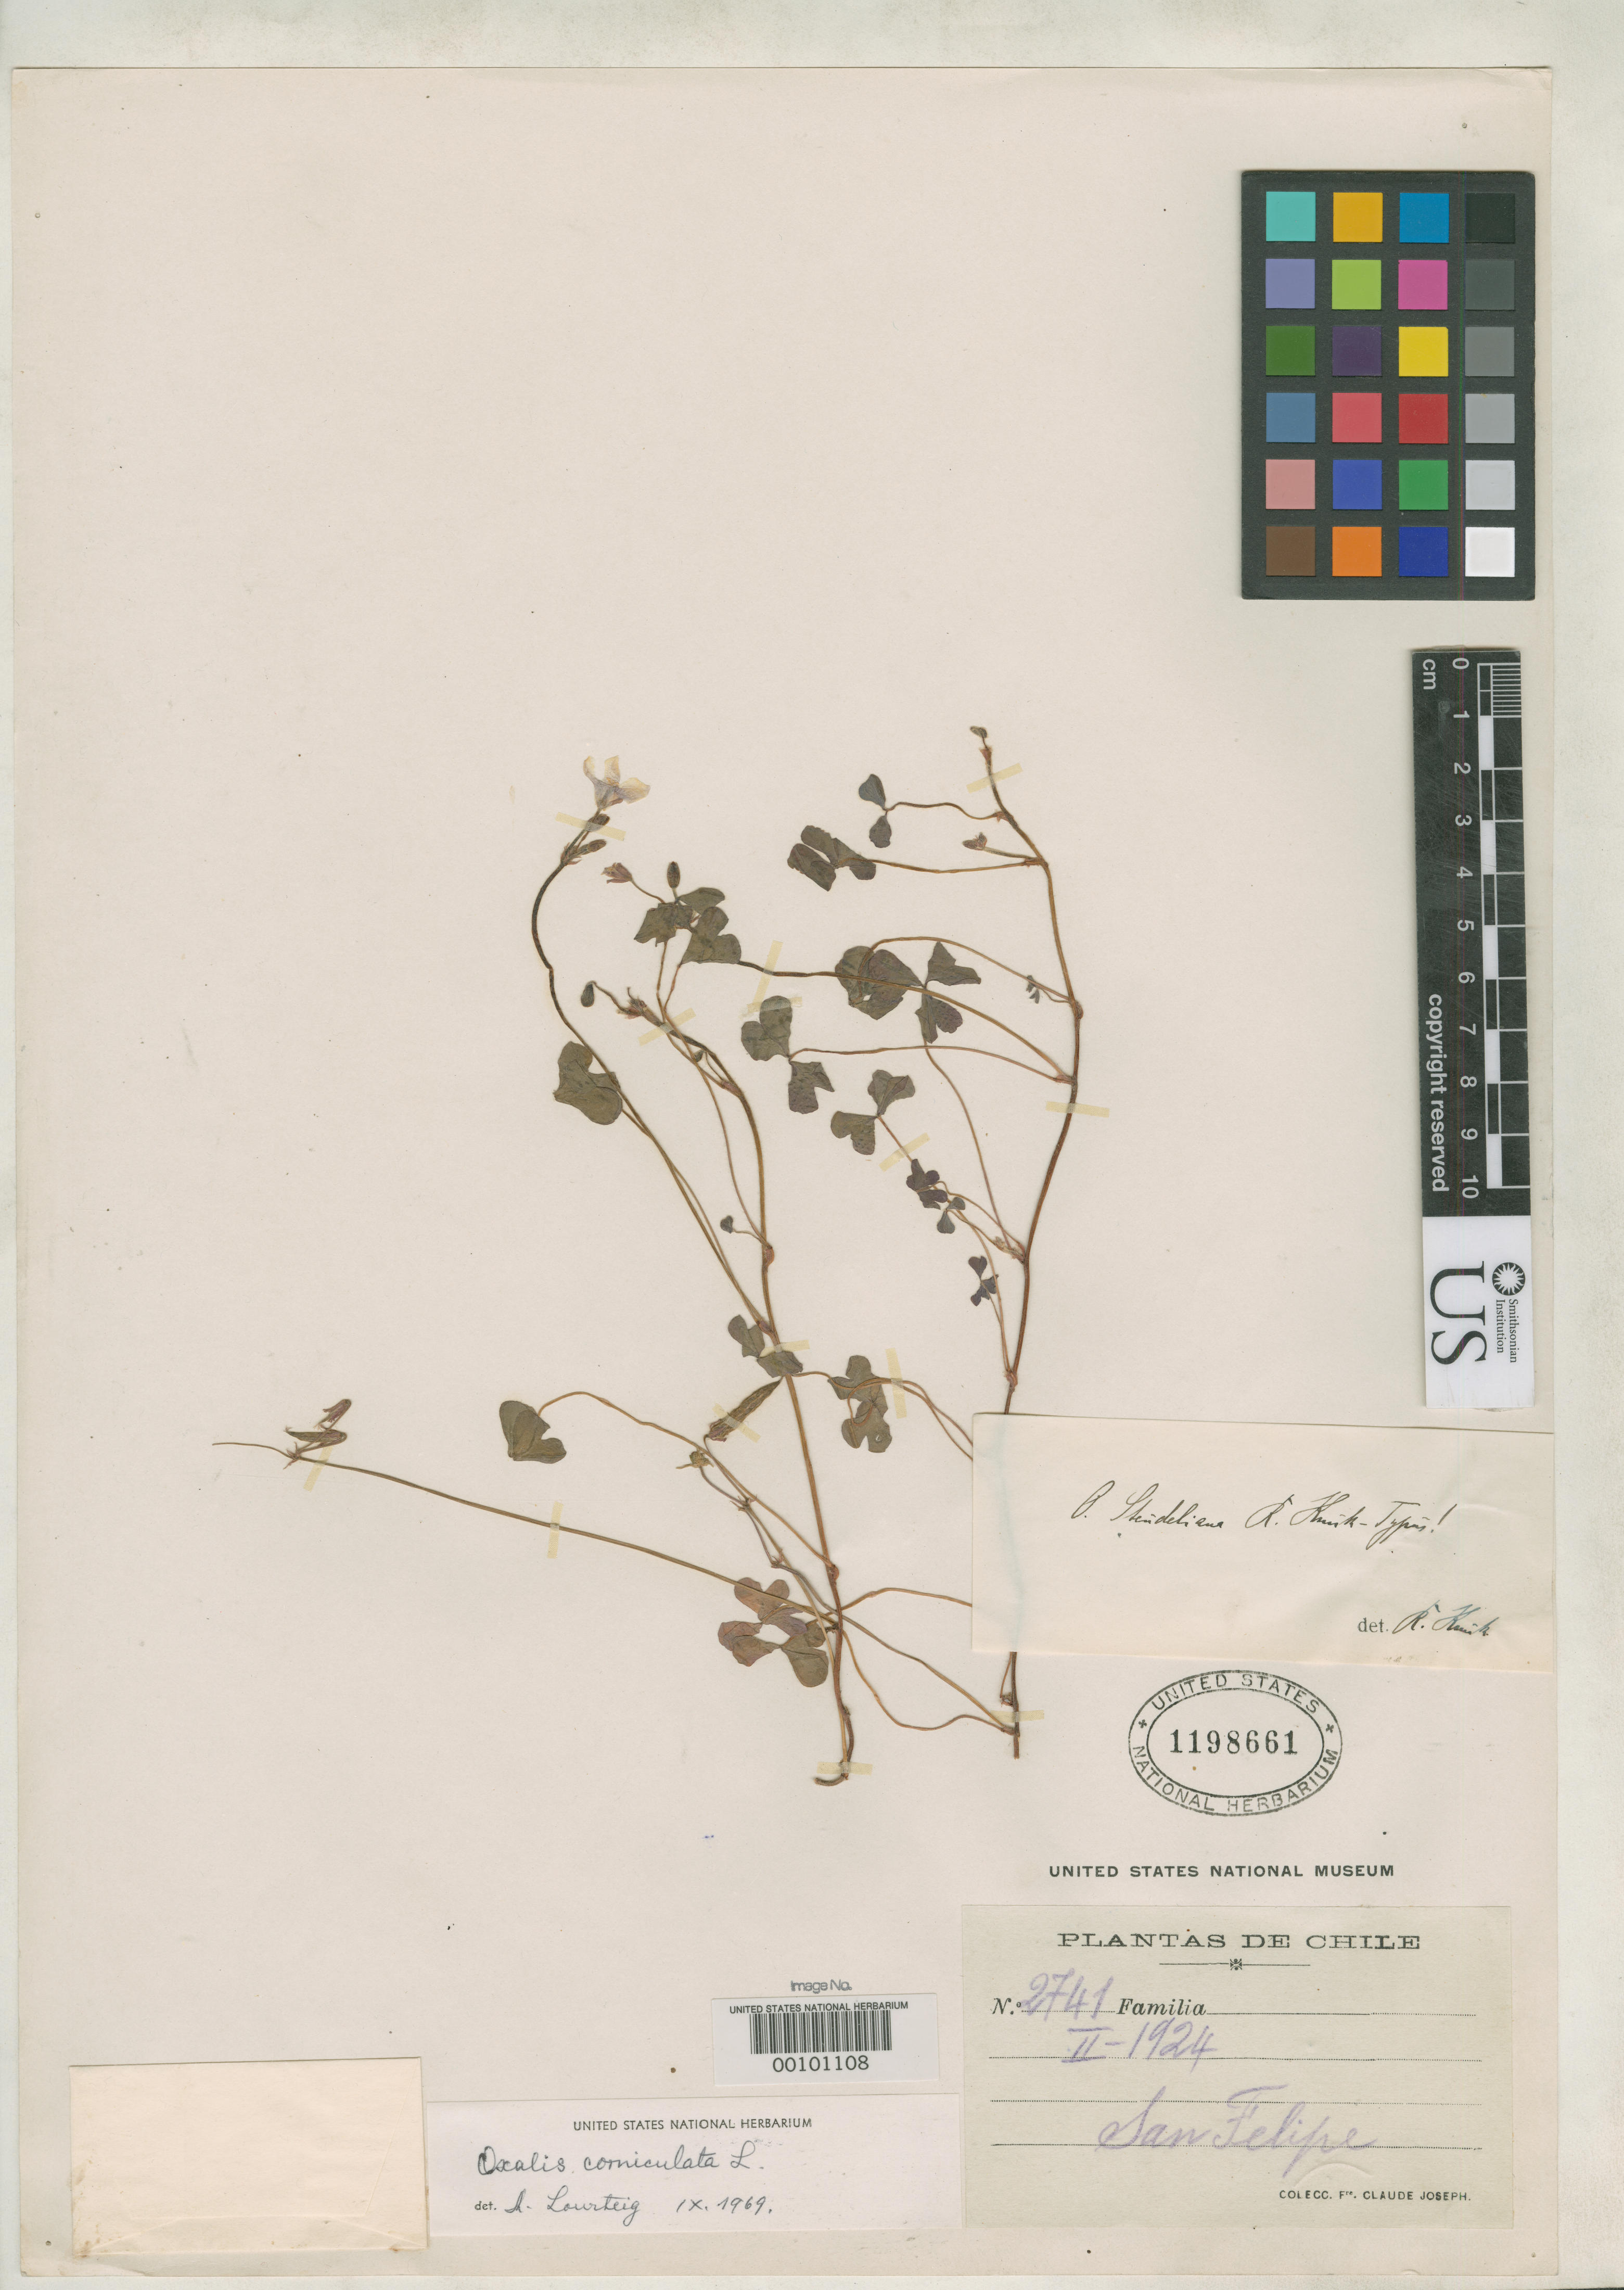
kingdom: Plantae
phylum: Tracheophyta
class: Magnoliopsida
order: Oxalidales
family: Oxalidaceae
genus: Oxalis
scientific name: Oxalis steudeliana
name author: R. Knuth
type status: Holotype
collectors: C. Joseph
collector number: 2741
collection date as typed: Feb 1924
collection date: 1924-02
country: Chile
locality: San Felipe, Aconcagua.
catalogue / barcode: US 1198661